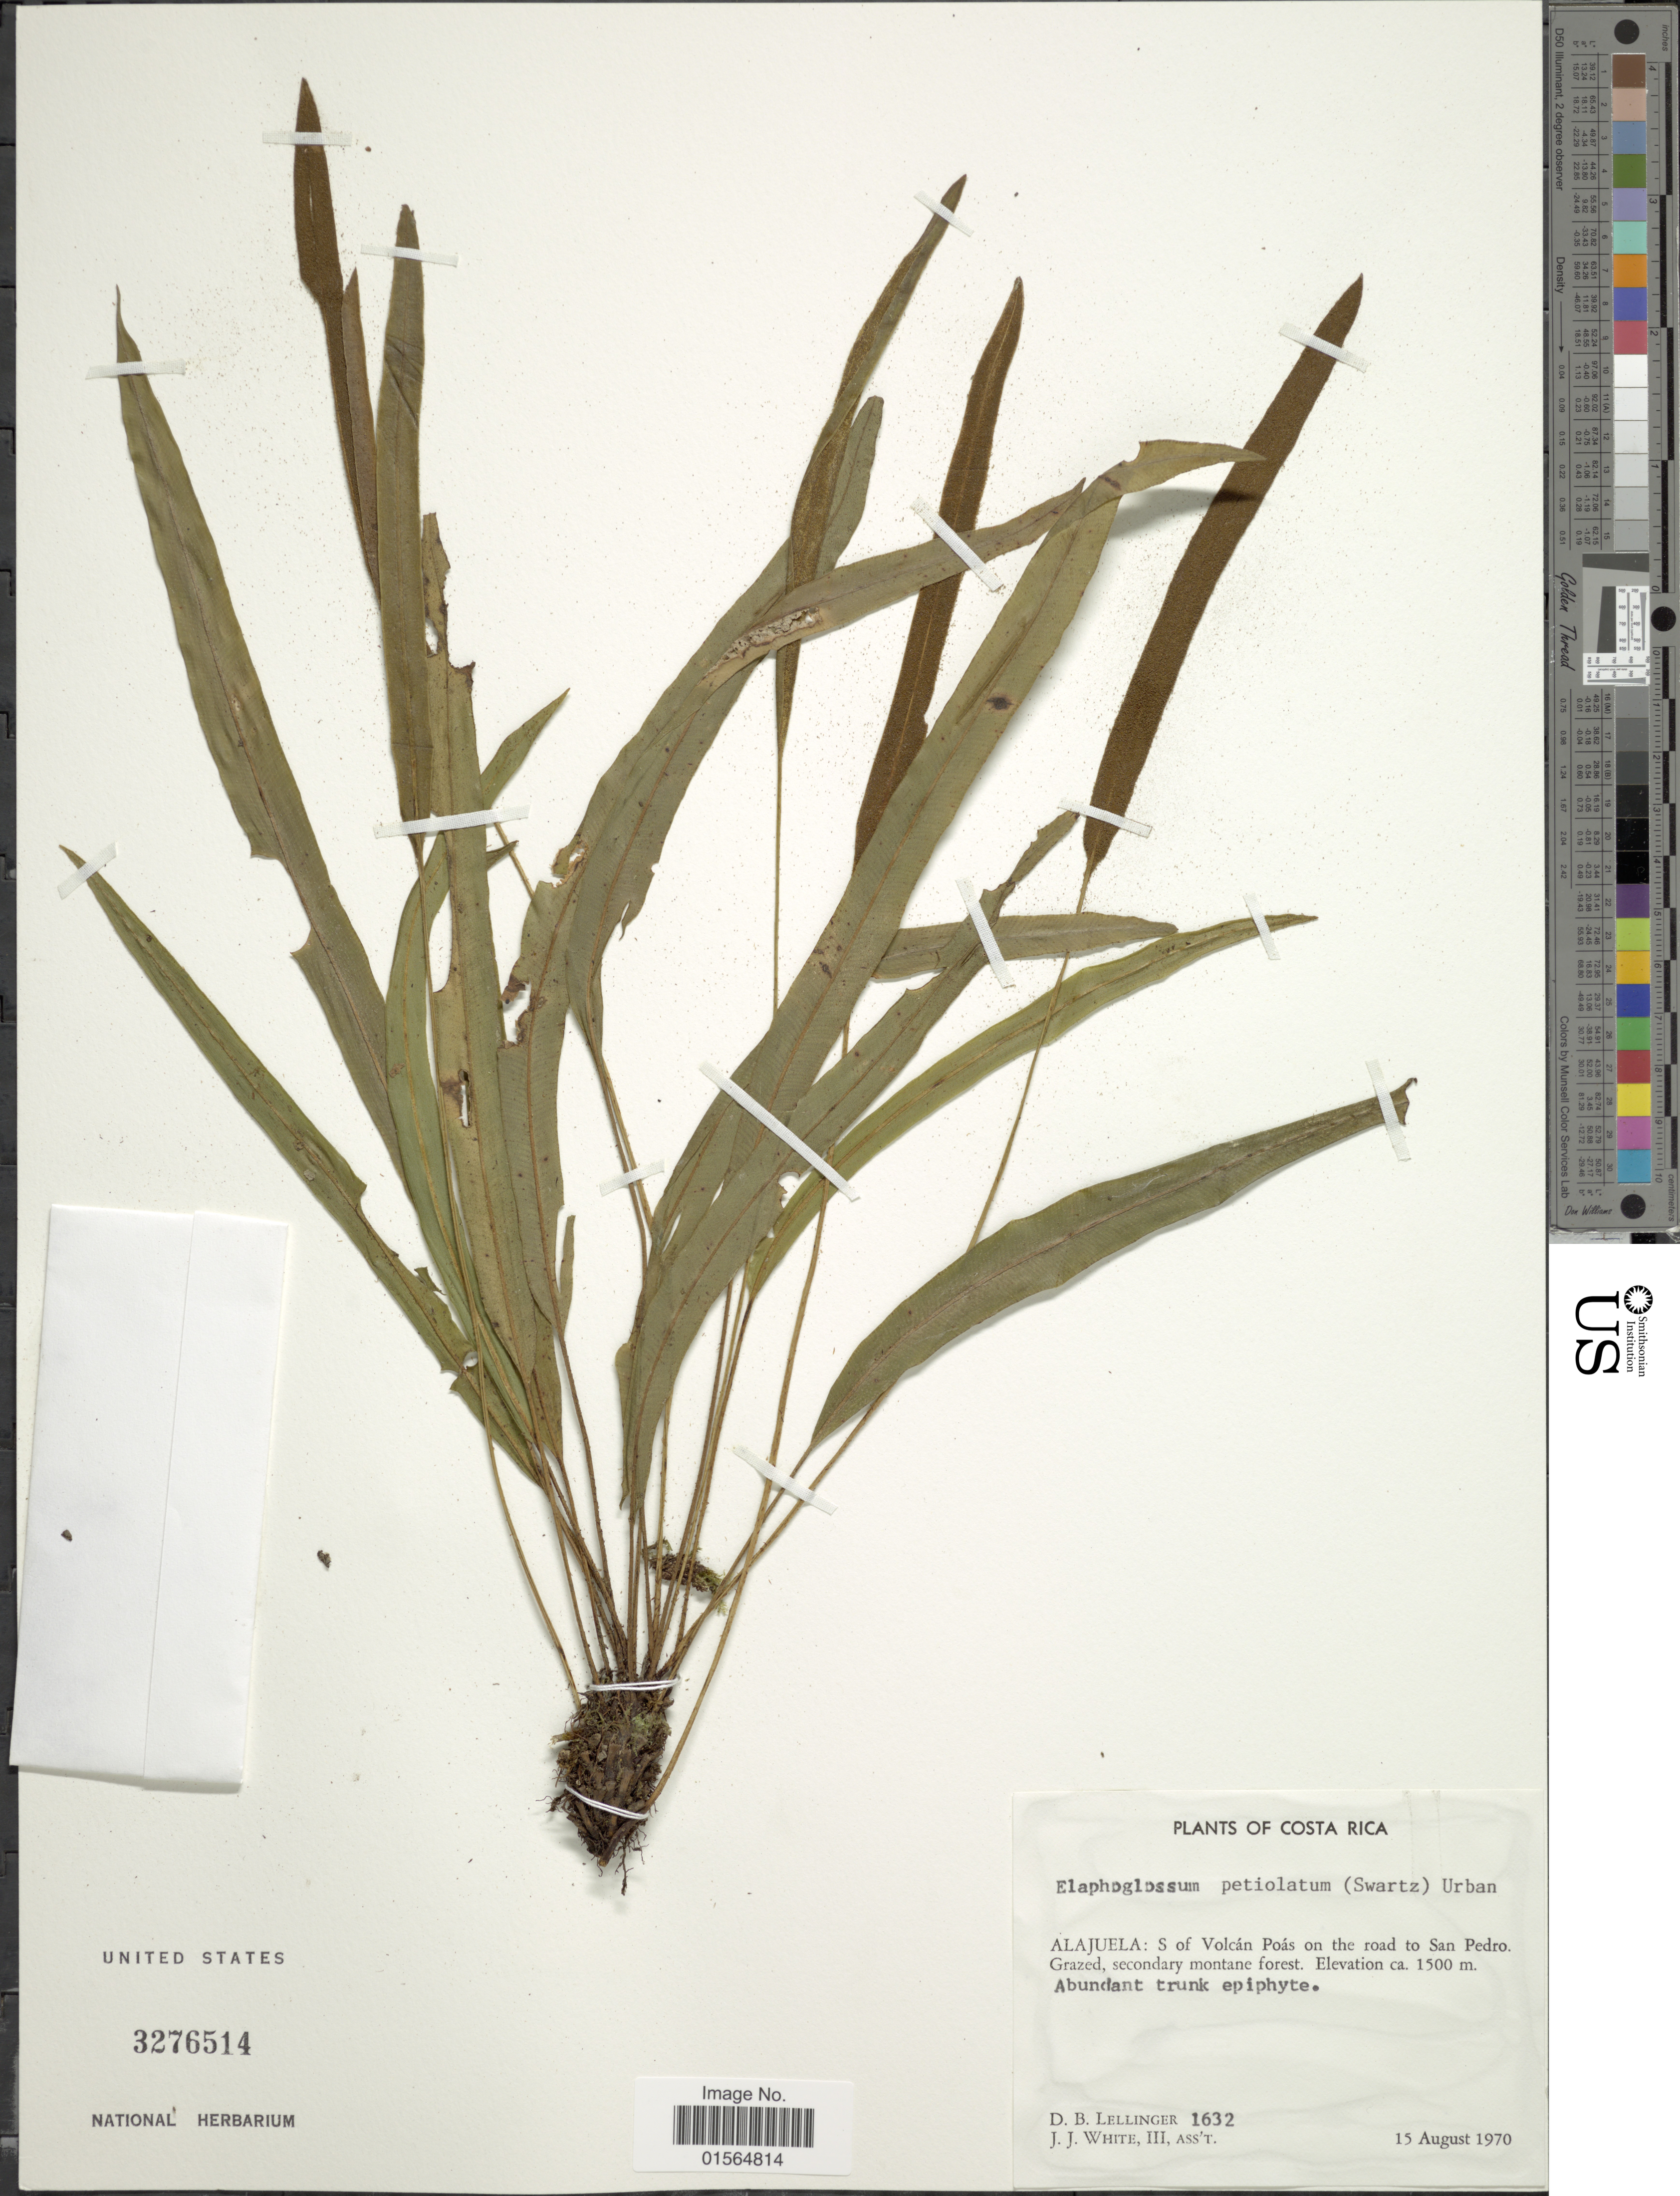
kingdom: Plantae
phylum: Tracheophyta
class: Polypodiopsida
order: Polypodiales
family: Dryopteridaceae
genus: Elaphoglossum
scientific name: Elaphoglossum petiolatum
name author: (Sw.) Urb.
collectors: D. B. Lellinger & J. J. White III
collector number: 1632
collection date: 1970-08-15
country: Costa Rica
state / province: Alajuela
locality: S of Volcan Poas on the road to San Pedro. Grazed, secondary montane forest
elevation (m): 1500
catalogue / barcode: US 3276514